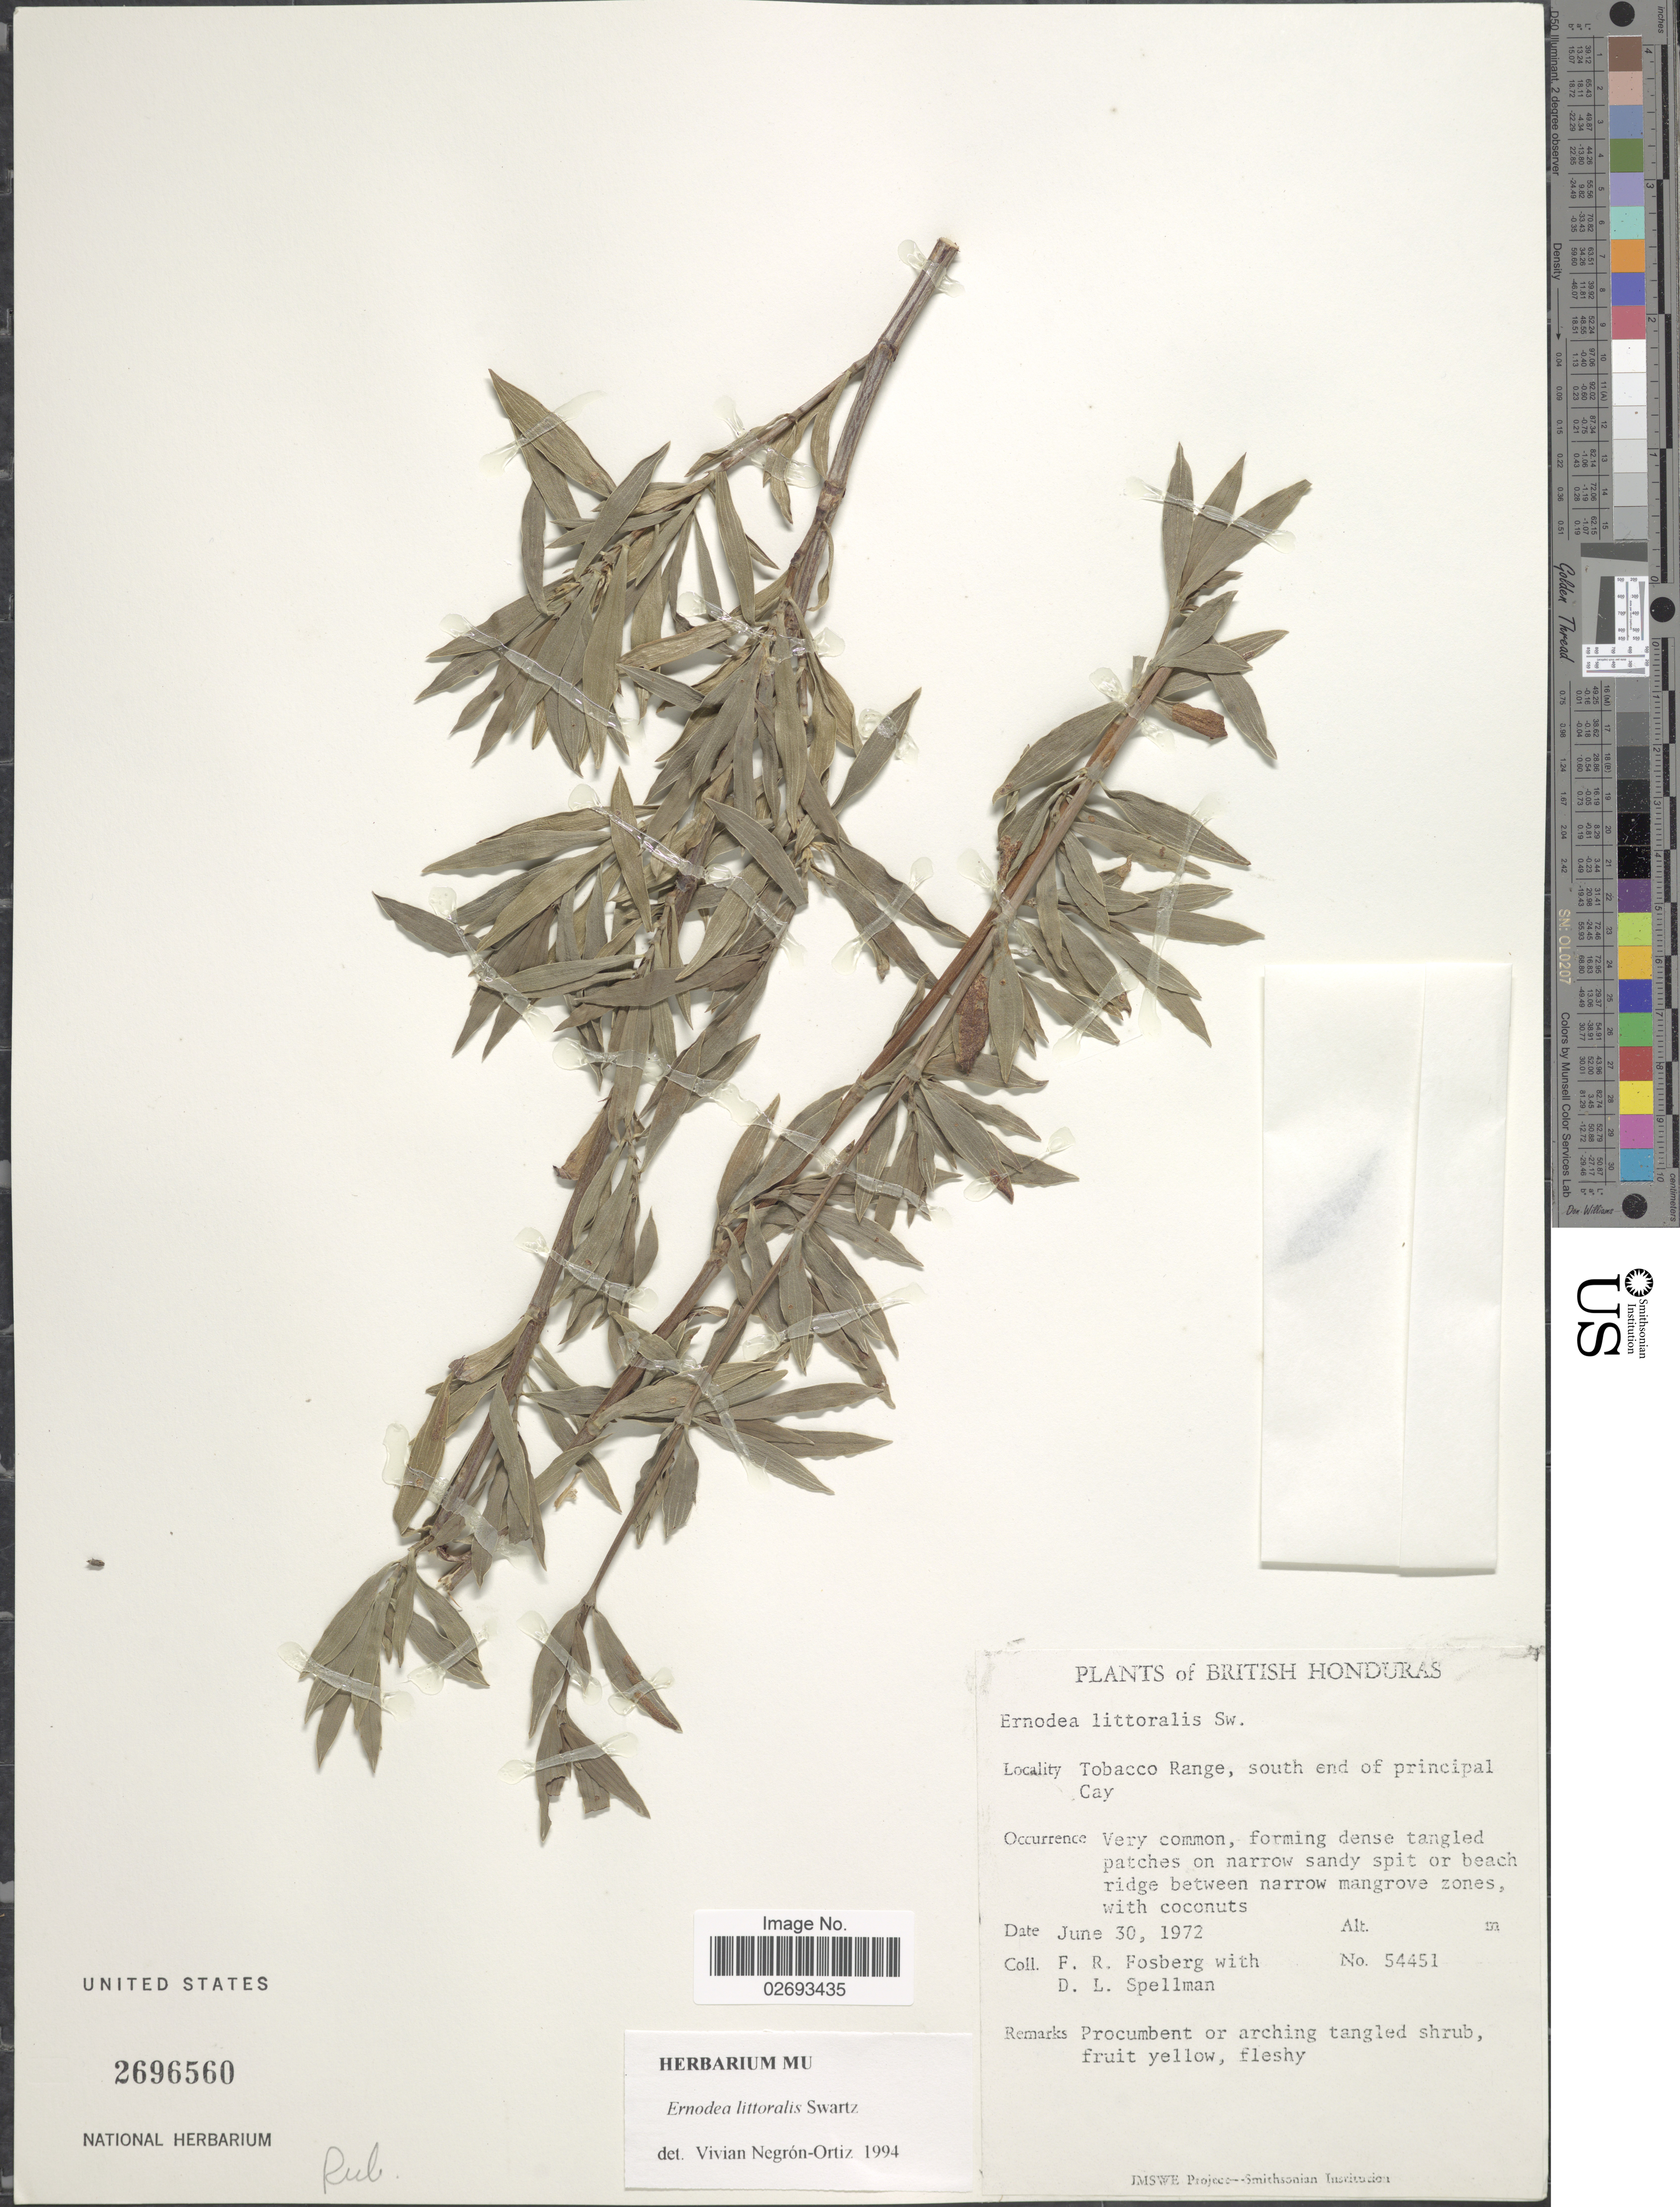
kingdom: Plantae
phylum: Tracheophyta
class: Magnoliopsida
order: Gentianales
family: Rubiaceae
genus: Ernodea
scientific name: Ernodea littoralis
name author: Sw.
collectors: F. R. Fosberg & D. L. Spellman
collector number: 54451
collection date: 1972-06-30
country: Belize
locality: British Honduras. Tobacco Range, south end of principal Cay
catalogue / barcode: US 2696560